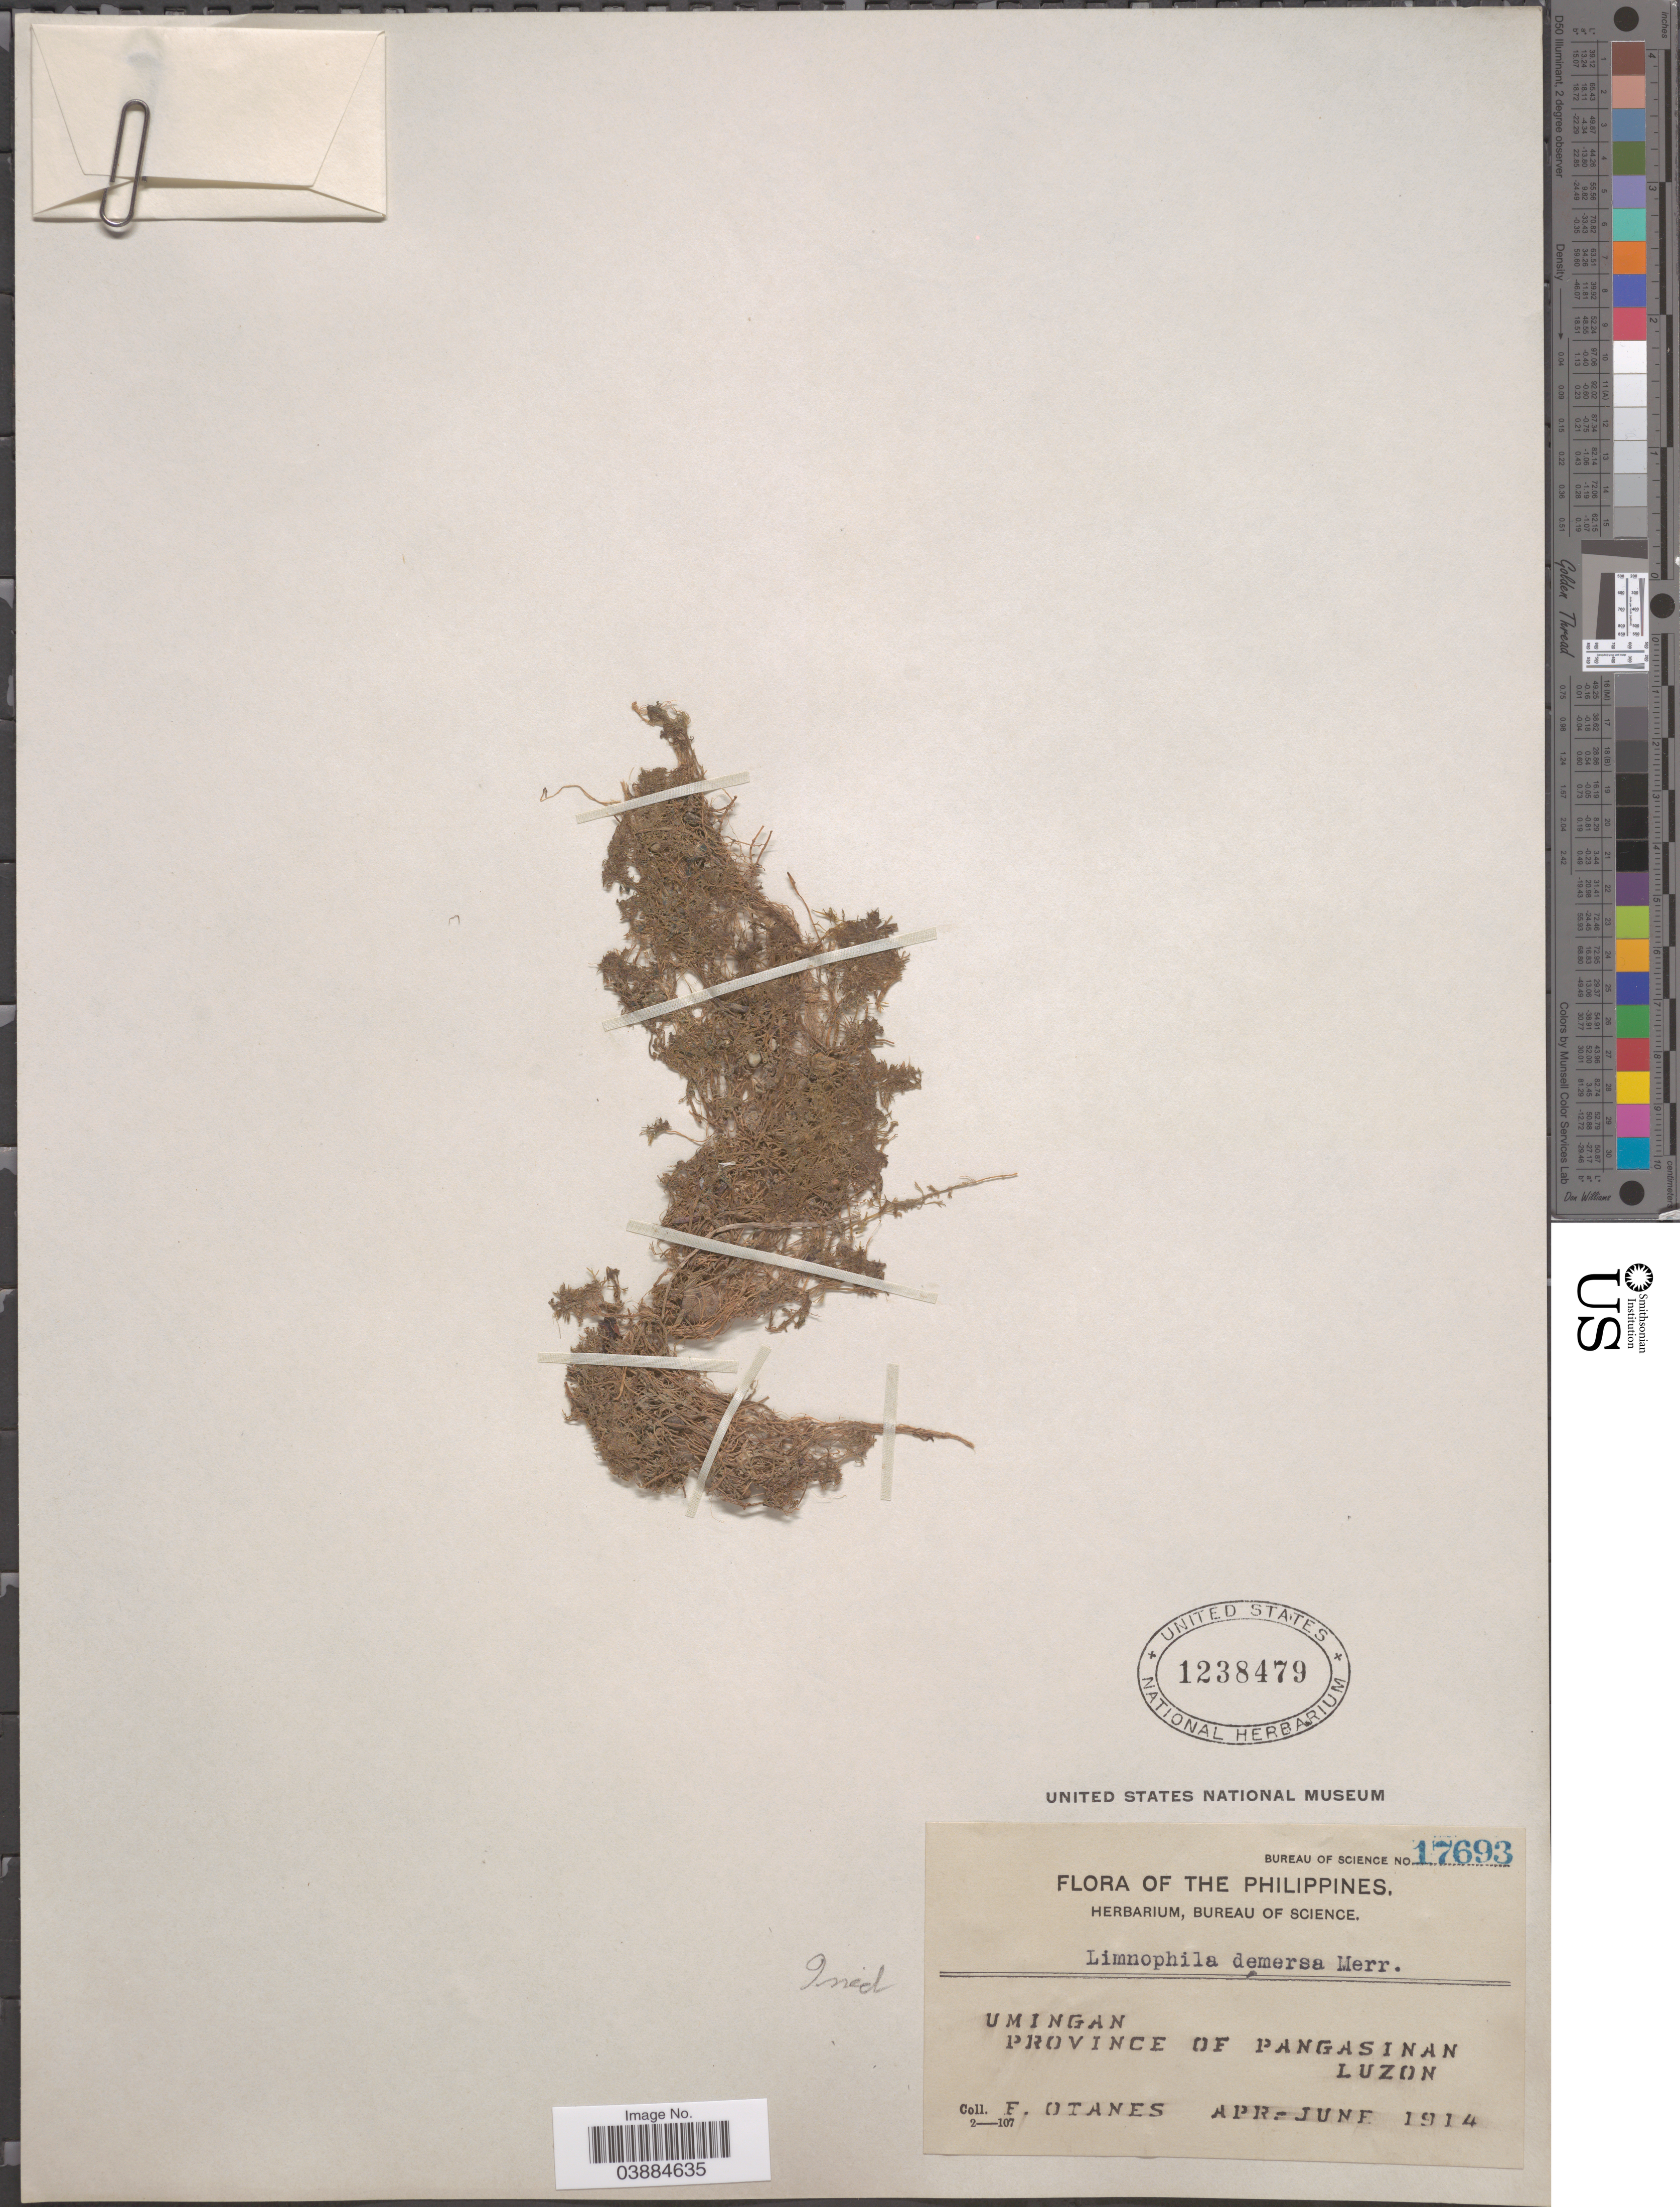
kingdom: Plantae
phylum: Tracheophyta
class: Magnoliopsida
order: Lamiales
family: Plantaginaceae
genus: Limnophila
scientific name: Limnophila indica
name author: (L.) Druce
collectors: F. Q. Otanes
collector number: Bureau of Science 17693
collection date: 1914-04/1914-06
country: Philippines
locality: Umingan. Province of Pangasinan. Luzon.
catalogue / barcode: US 1238479